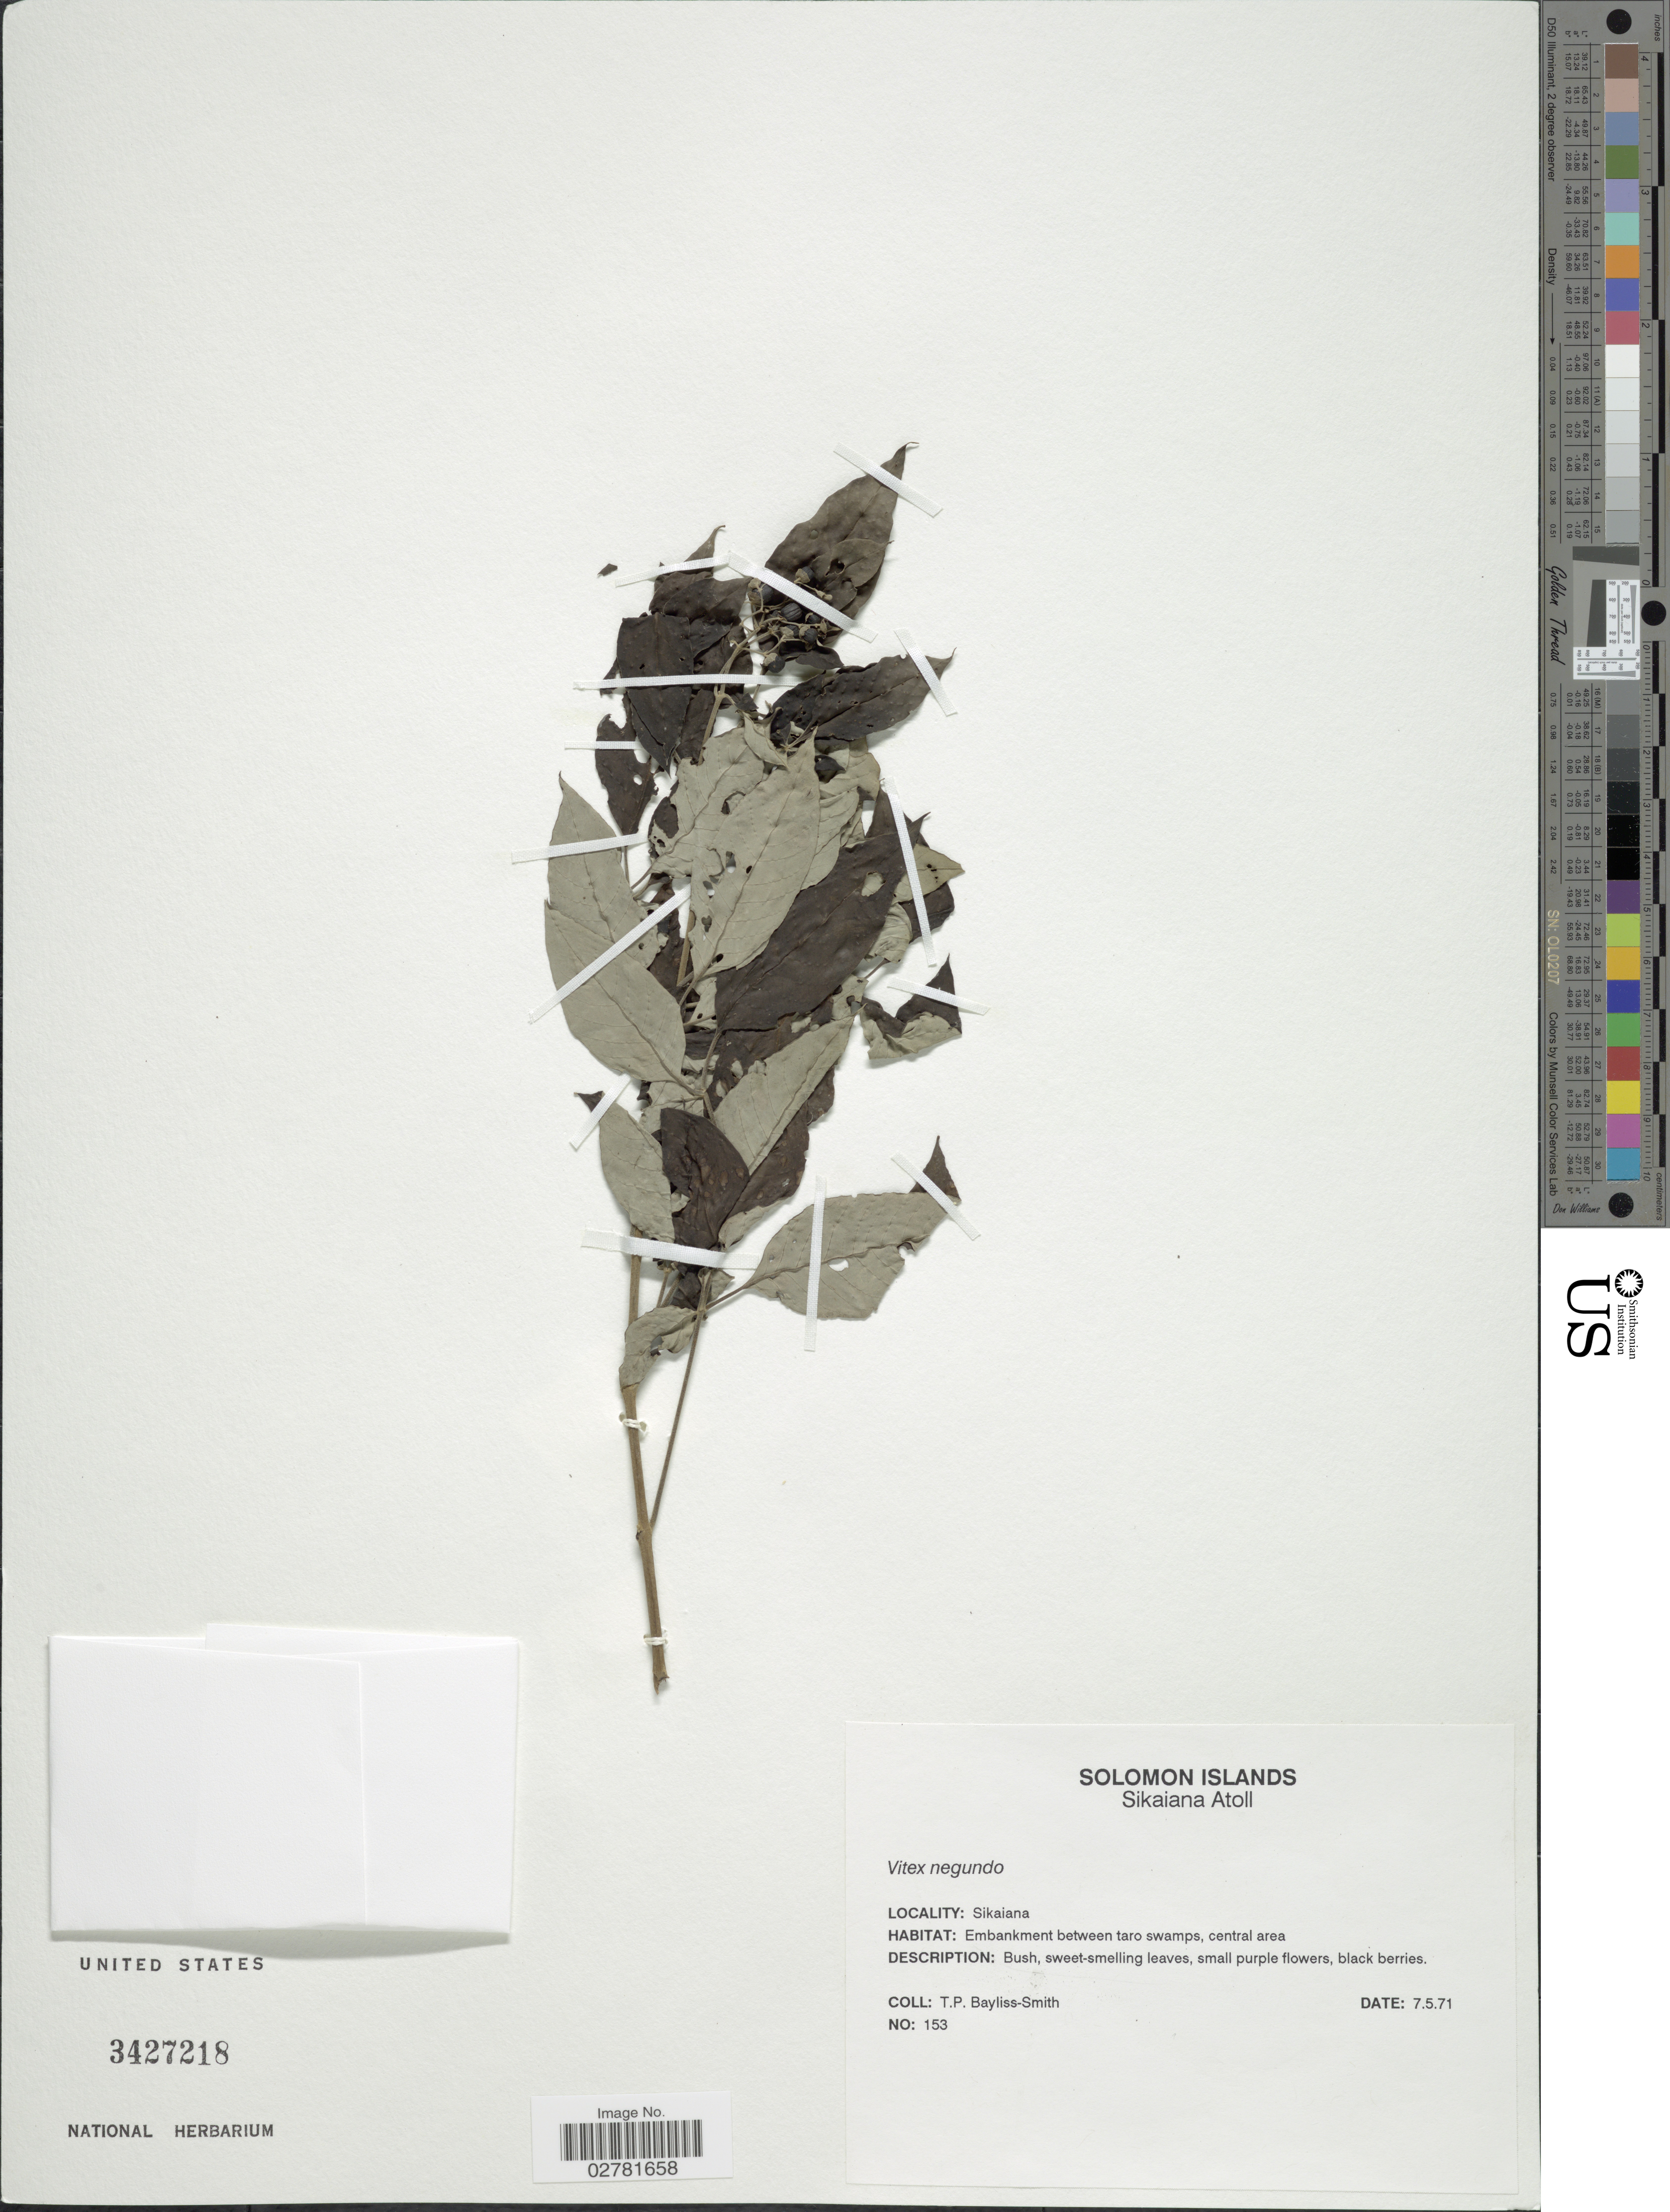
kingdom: Plantae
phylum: Tracheophyta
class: Magnoliopsida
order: Lamiales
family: Lamiaceae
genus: Vitex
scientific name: Vitex negundo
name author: L.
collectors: T. P. Bayliss-Smith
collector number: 153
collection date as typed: Transcribed d/m/y: 7/5/71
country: Solomon Islands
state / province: Solomon Island Outliers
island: Sikaiana Atoll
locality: Sikaiana Atoll. Sikaiana.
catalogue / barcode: US 3427218